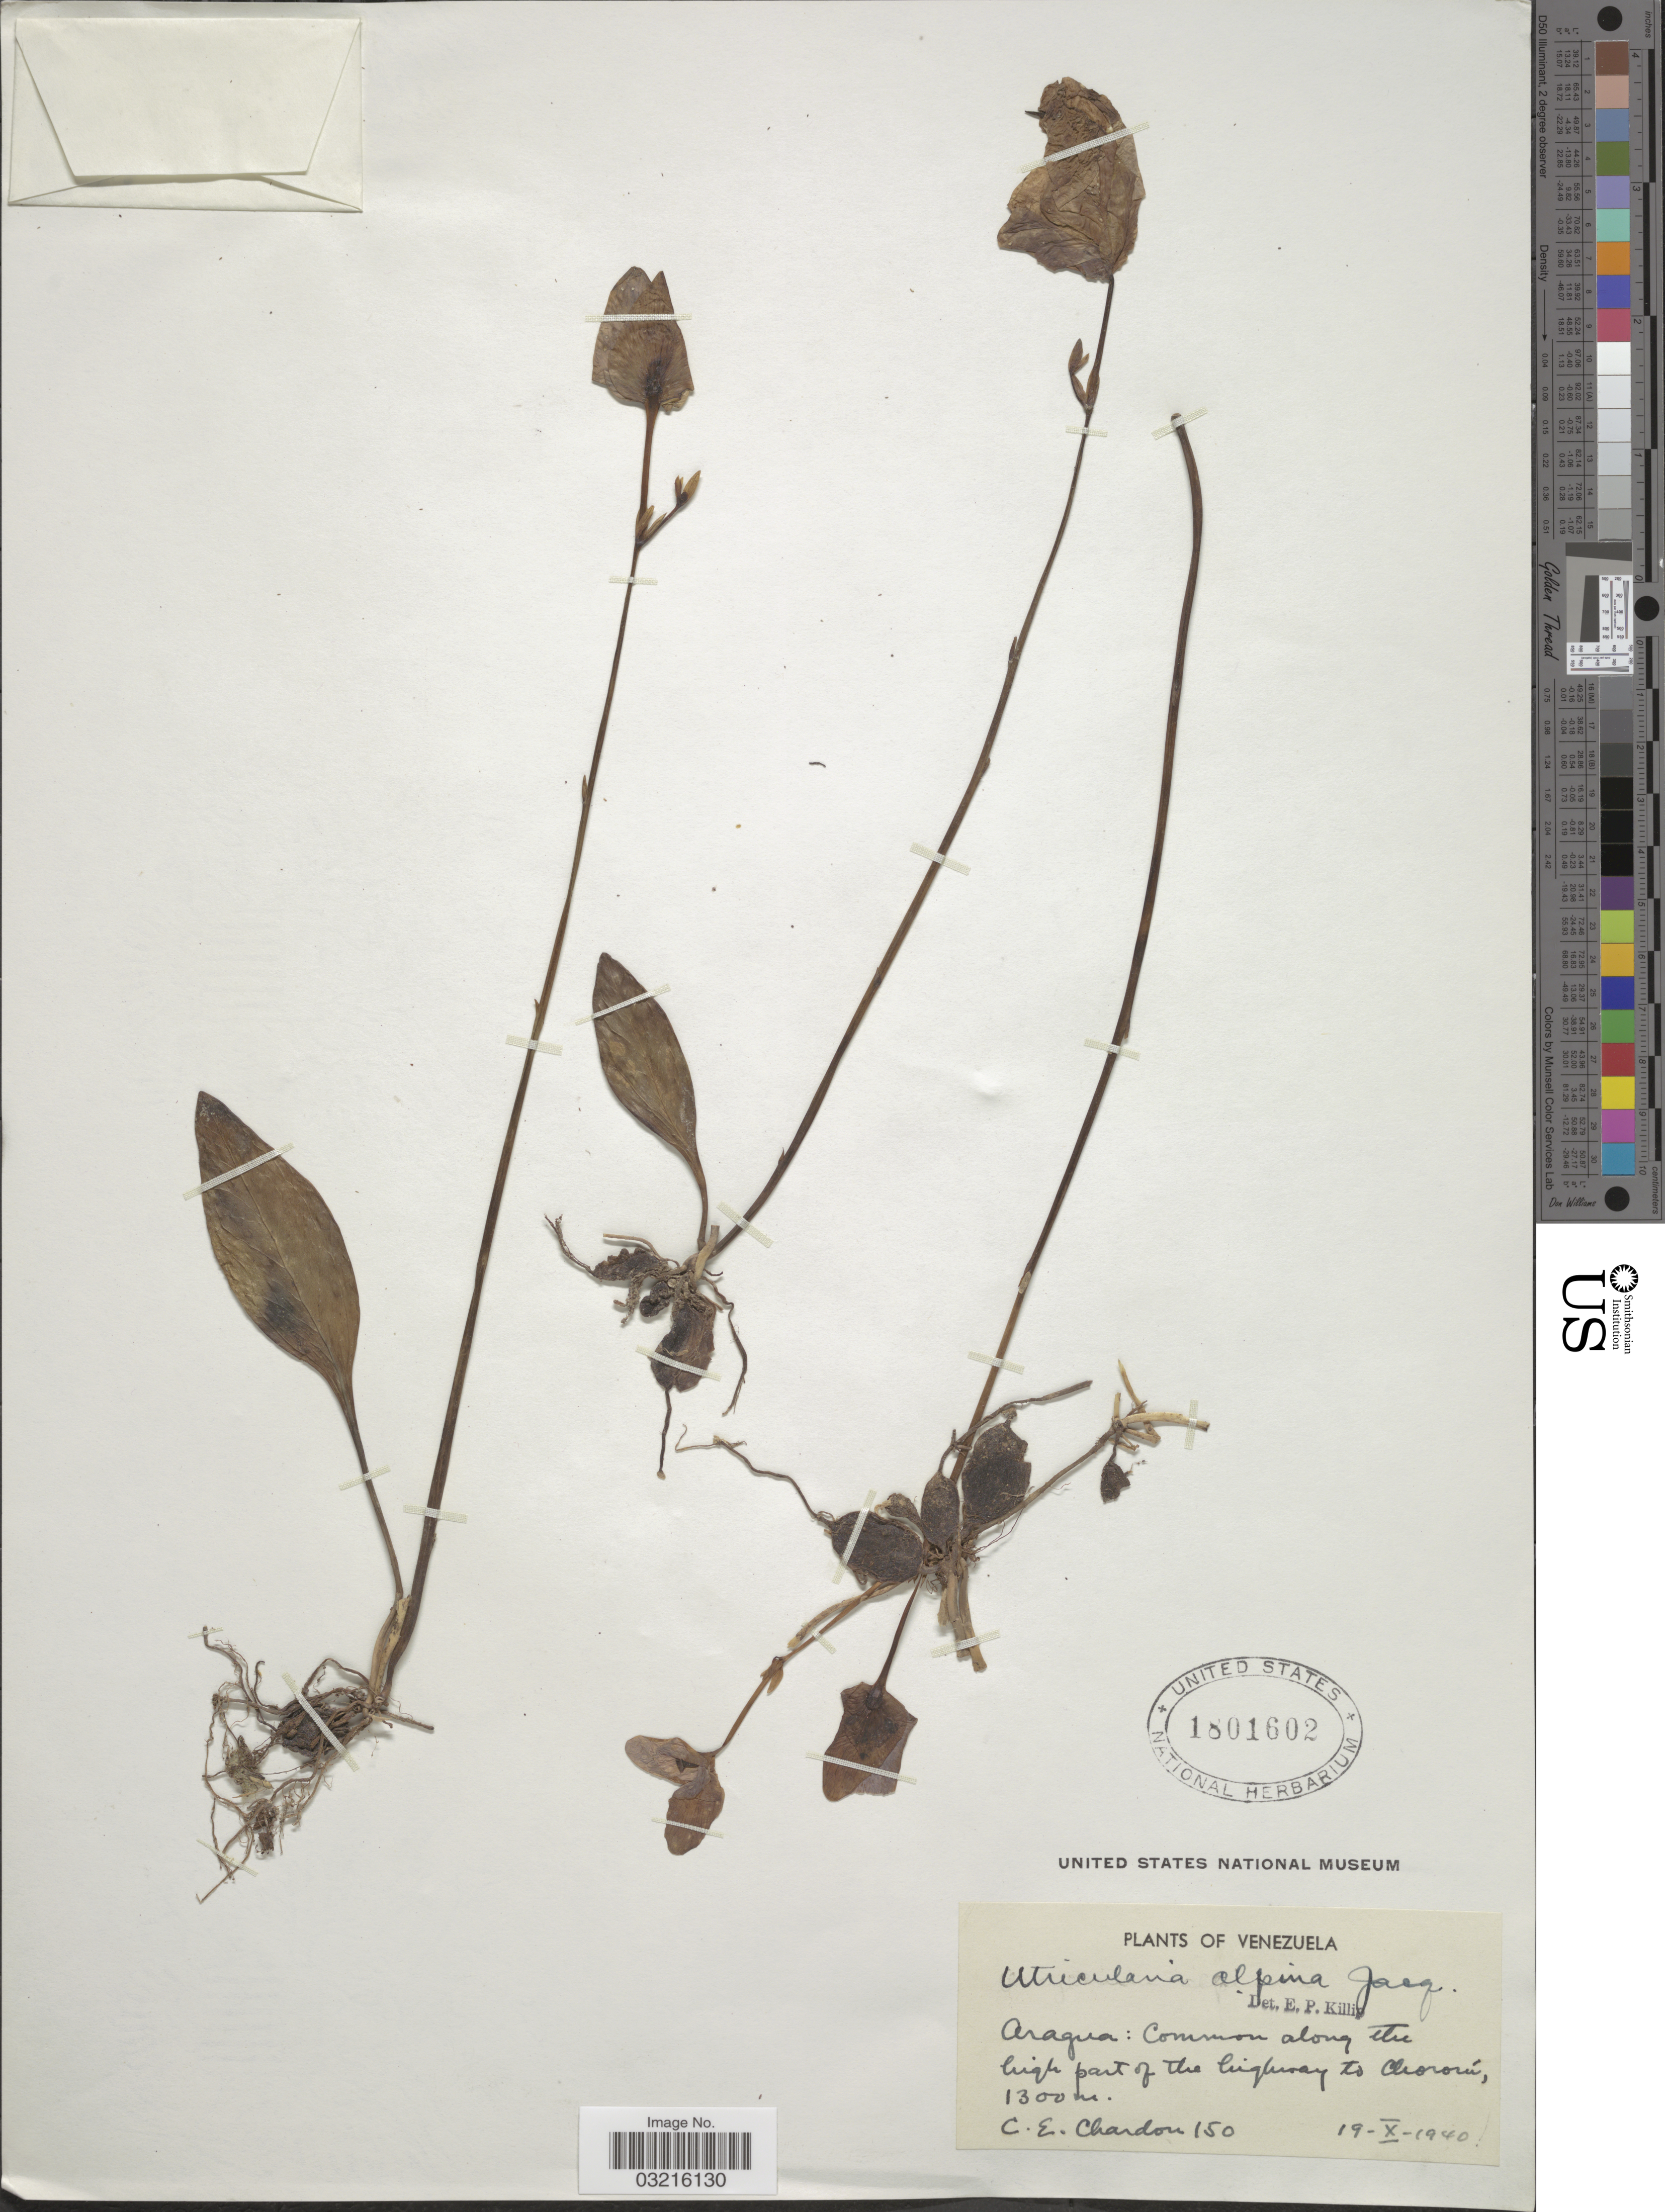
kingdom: Plantae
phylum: Tracheophyta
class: Magnoliopsida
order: Lamiales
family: Lentibulariaceae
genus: Utricularia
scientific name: Utricularia alpina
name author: Jacq.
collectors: C. E. Chardón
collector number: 150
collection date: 1940-10-19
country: Venezuela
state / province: Aragua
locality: Common along the high part of the highway to Chororú.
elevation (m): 1300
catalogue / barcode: US 1801602